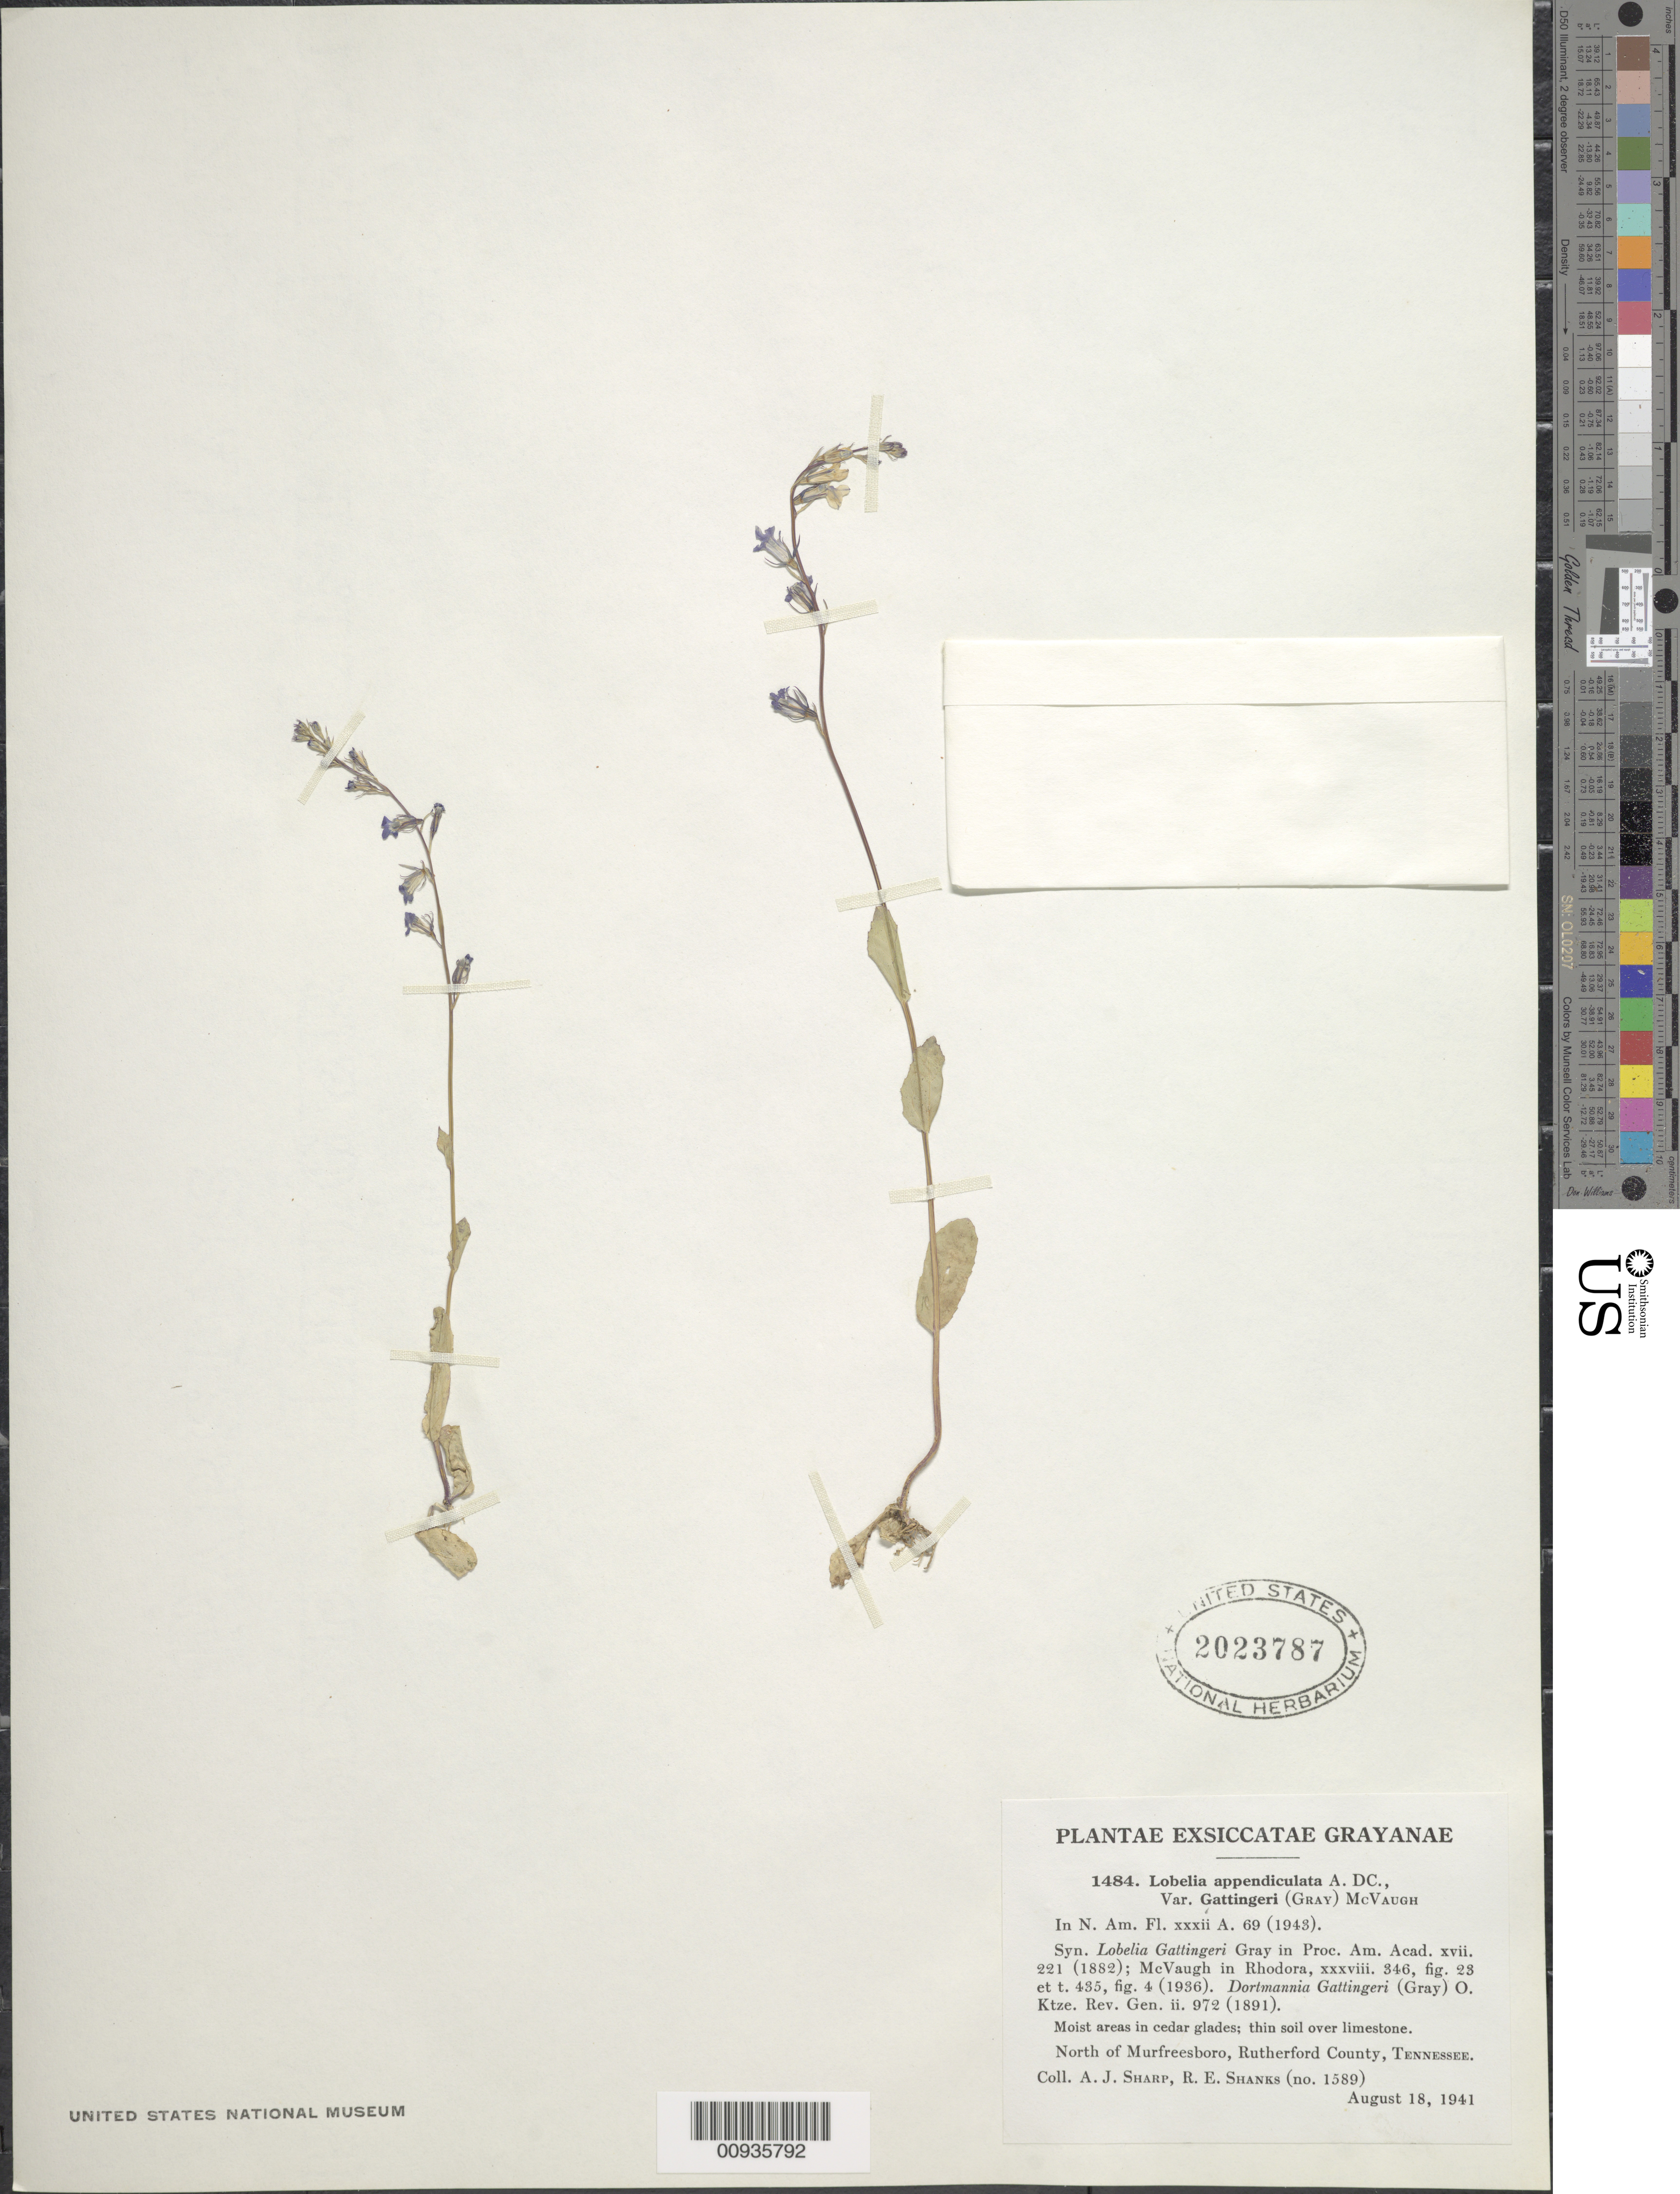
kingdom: Plantae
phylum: Tracheophyta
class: Magnoliopsida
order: Asterales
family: Campanulaceae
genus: Lobelia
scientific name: Lobelia appendiculata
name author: A. DC.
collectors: A. J. Sharp & R. Shanks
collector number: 1484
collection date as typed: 18 Aug 1941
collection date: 1941-08-18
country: United States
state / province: Tennessee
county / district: Rutherford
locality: North of Murfreesboro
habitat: moist areas in cedar glades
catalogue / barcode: US 2023787